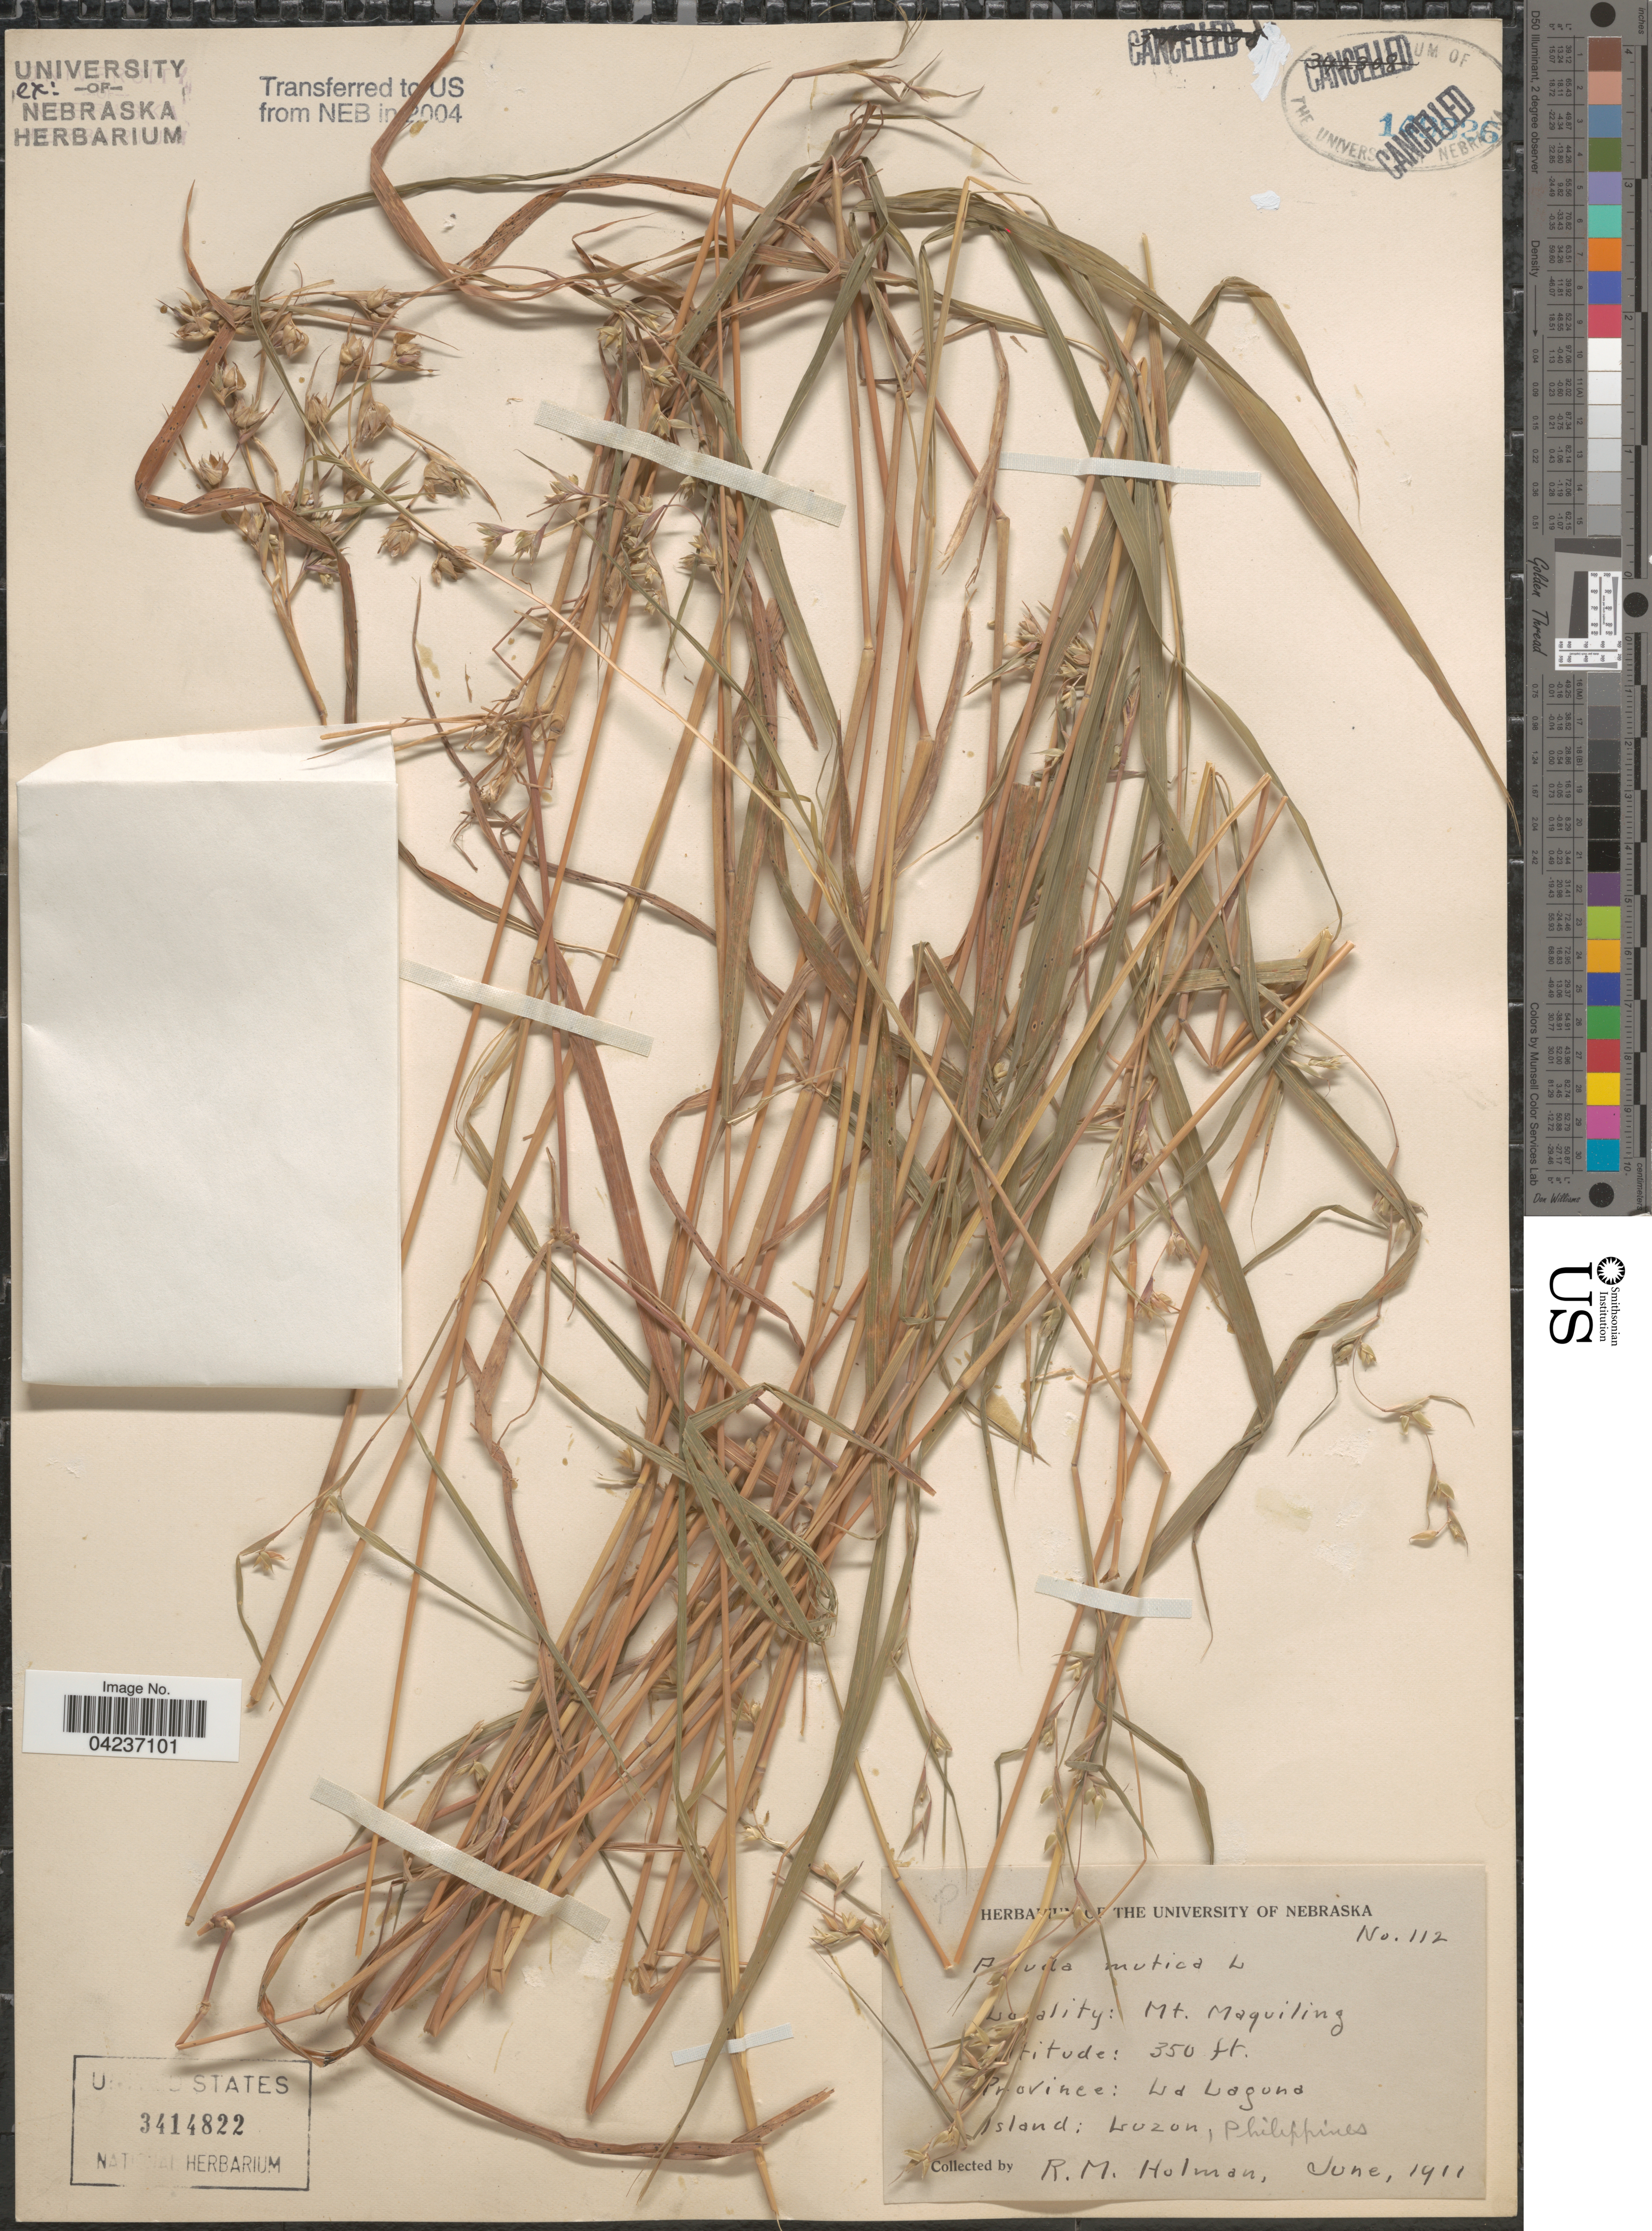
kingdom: Plantae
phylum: Tracheophyta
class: Liliopsida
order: Poales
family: Poaceae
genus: Apluda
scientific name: Apluda mutica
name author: L.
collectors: R. Holman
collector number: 112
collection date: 1911-06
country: Philippines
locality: Mt. Maquiling. Province: La Laguna. Island: Luzon.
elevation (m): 107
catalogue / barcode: US 3414822